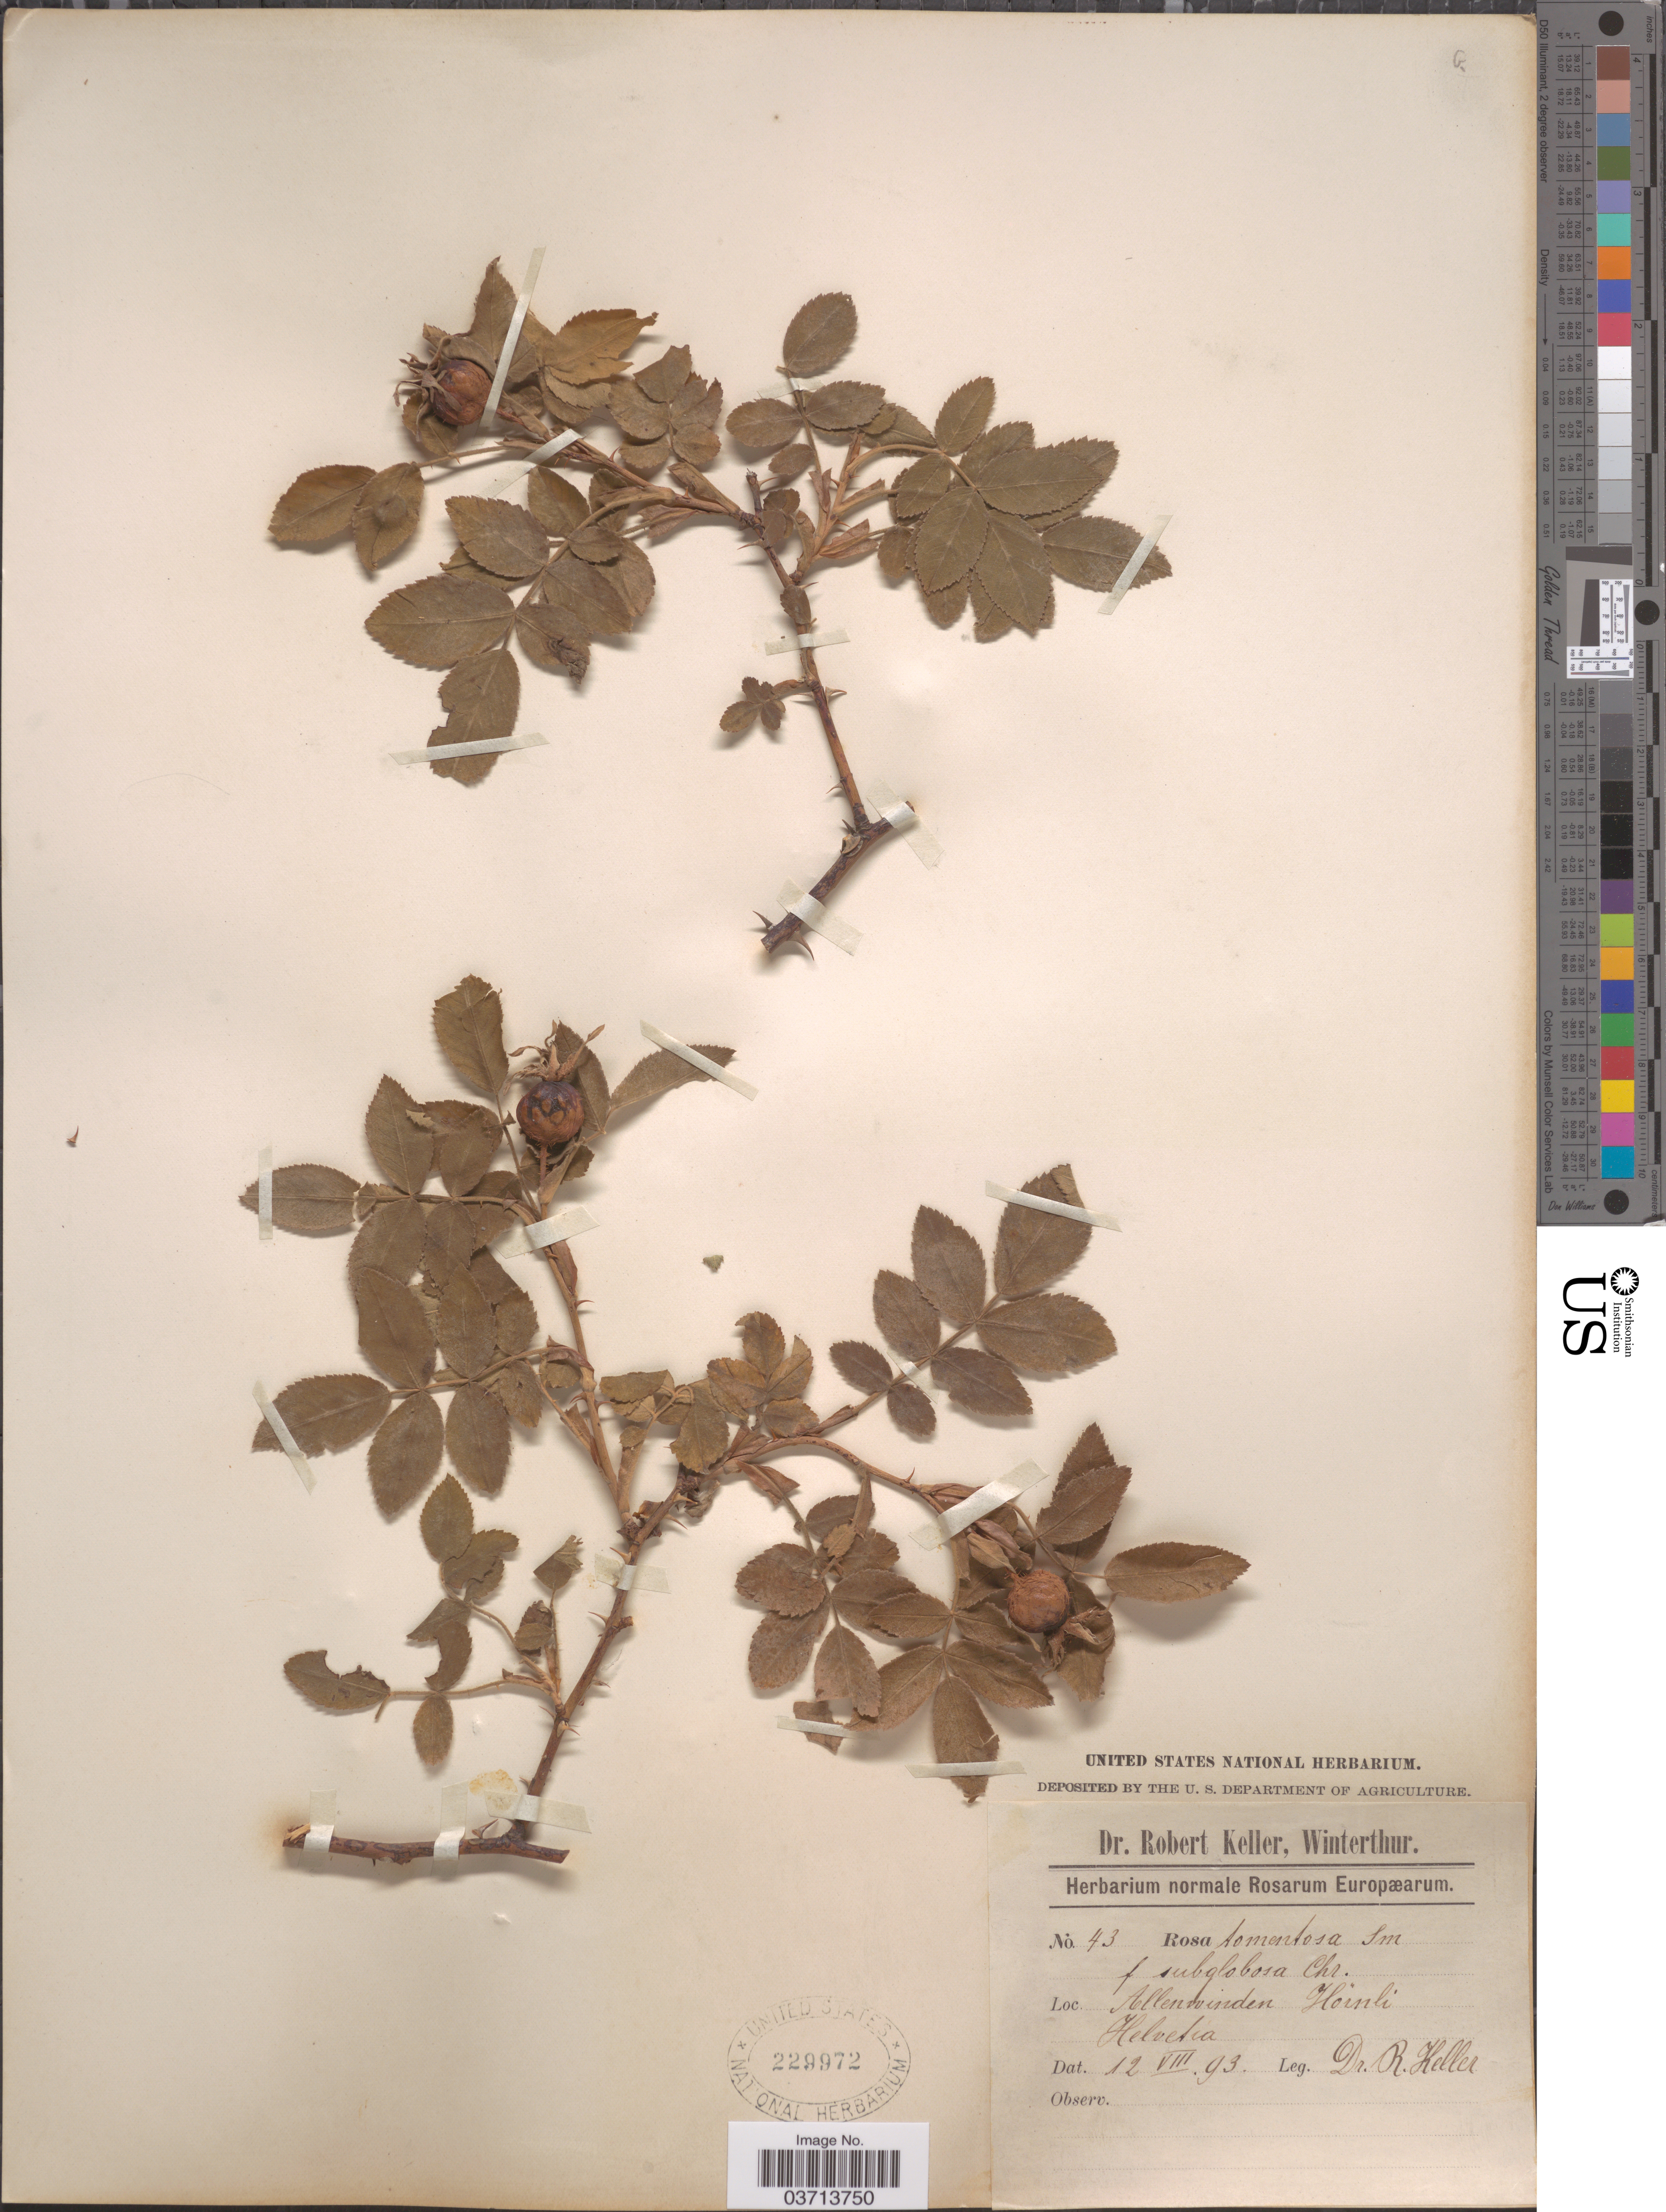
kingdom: Plantae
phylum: Tracheophyta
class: Magnoliopsida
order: Rosales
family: Rosaceae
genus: Rosa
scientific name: Rosa tomentosa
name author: Sm.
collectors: R. Keller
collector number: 43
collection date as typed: Transcribed d/m/y: 12/8/93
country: Switzerland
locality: Allenwinden Hörnli. Helvetia.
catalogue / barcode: US 229972